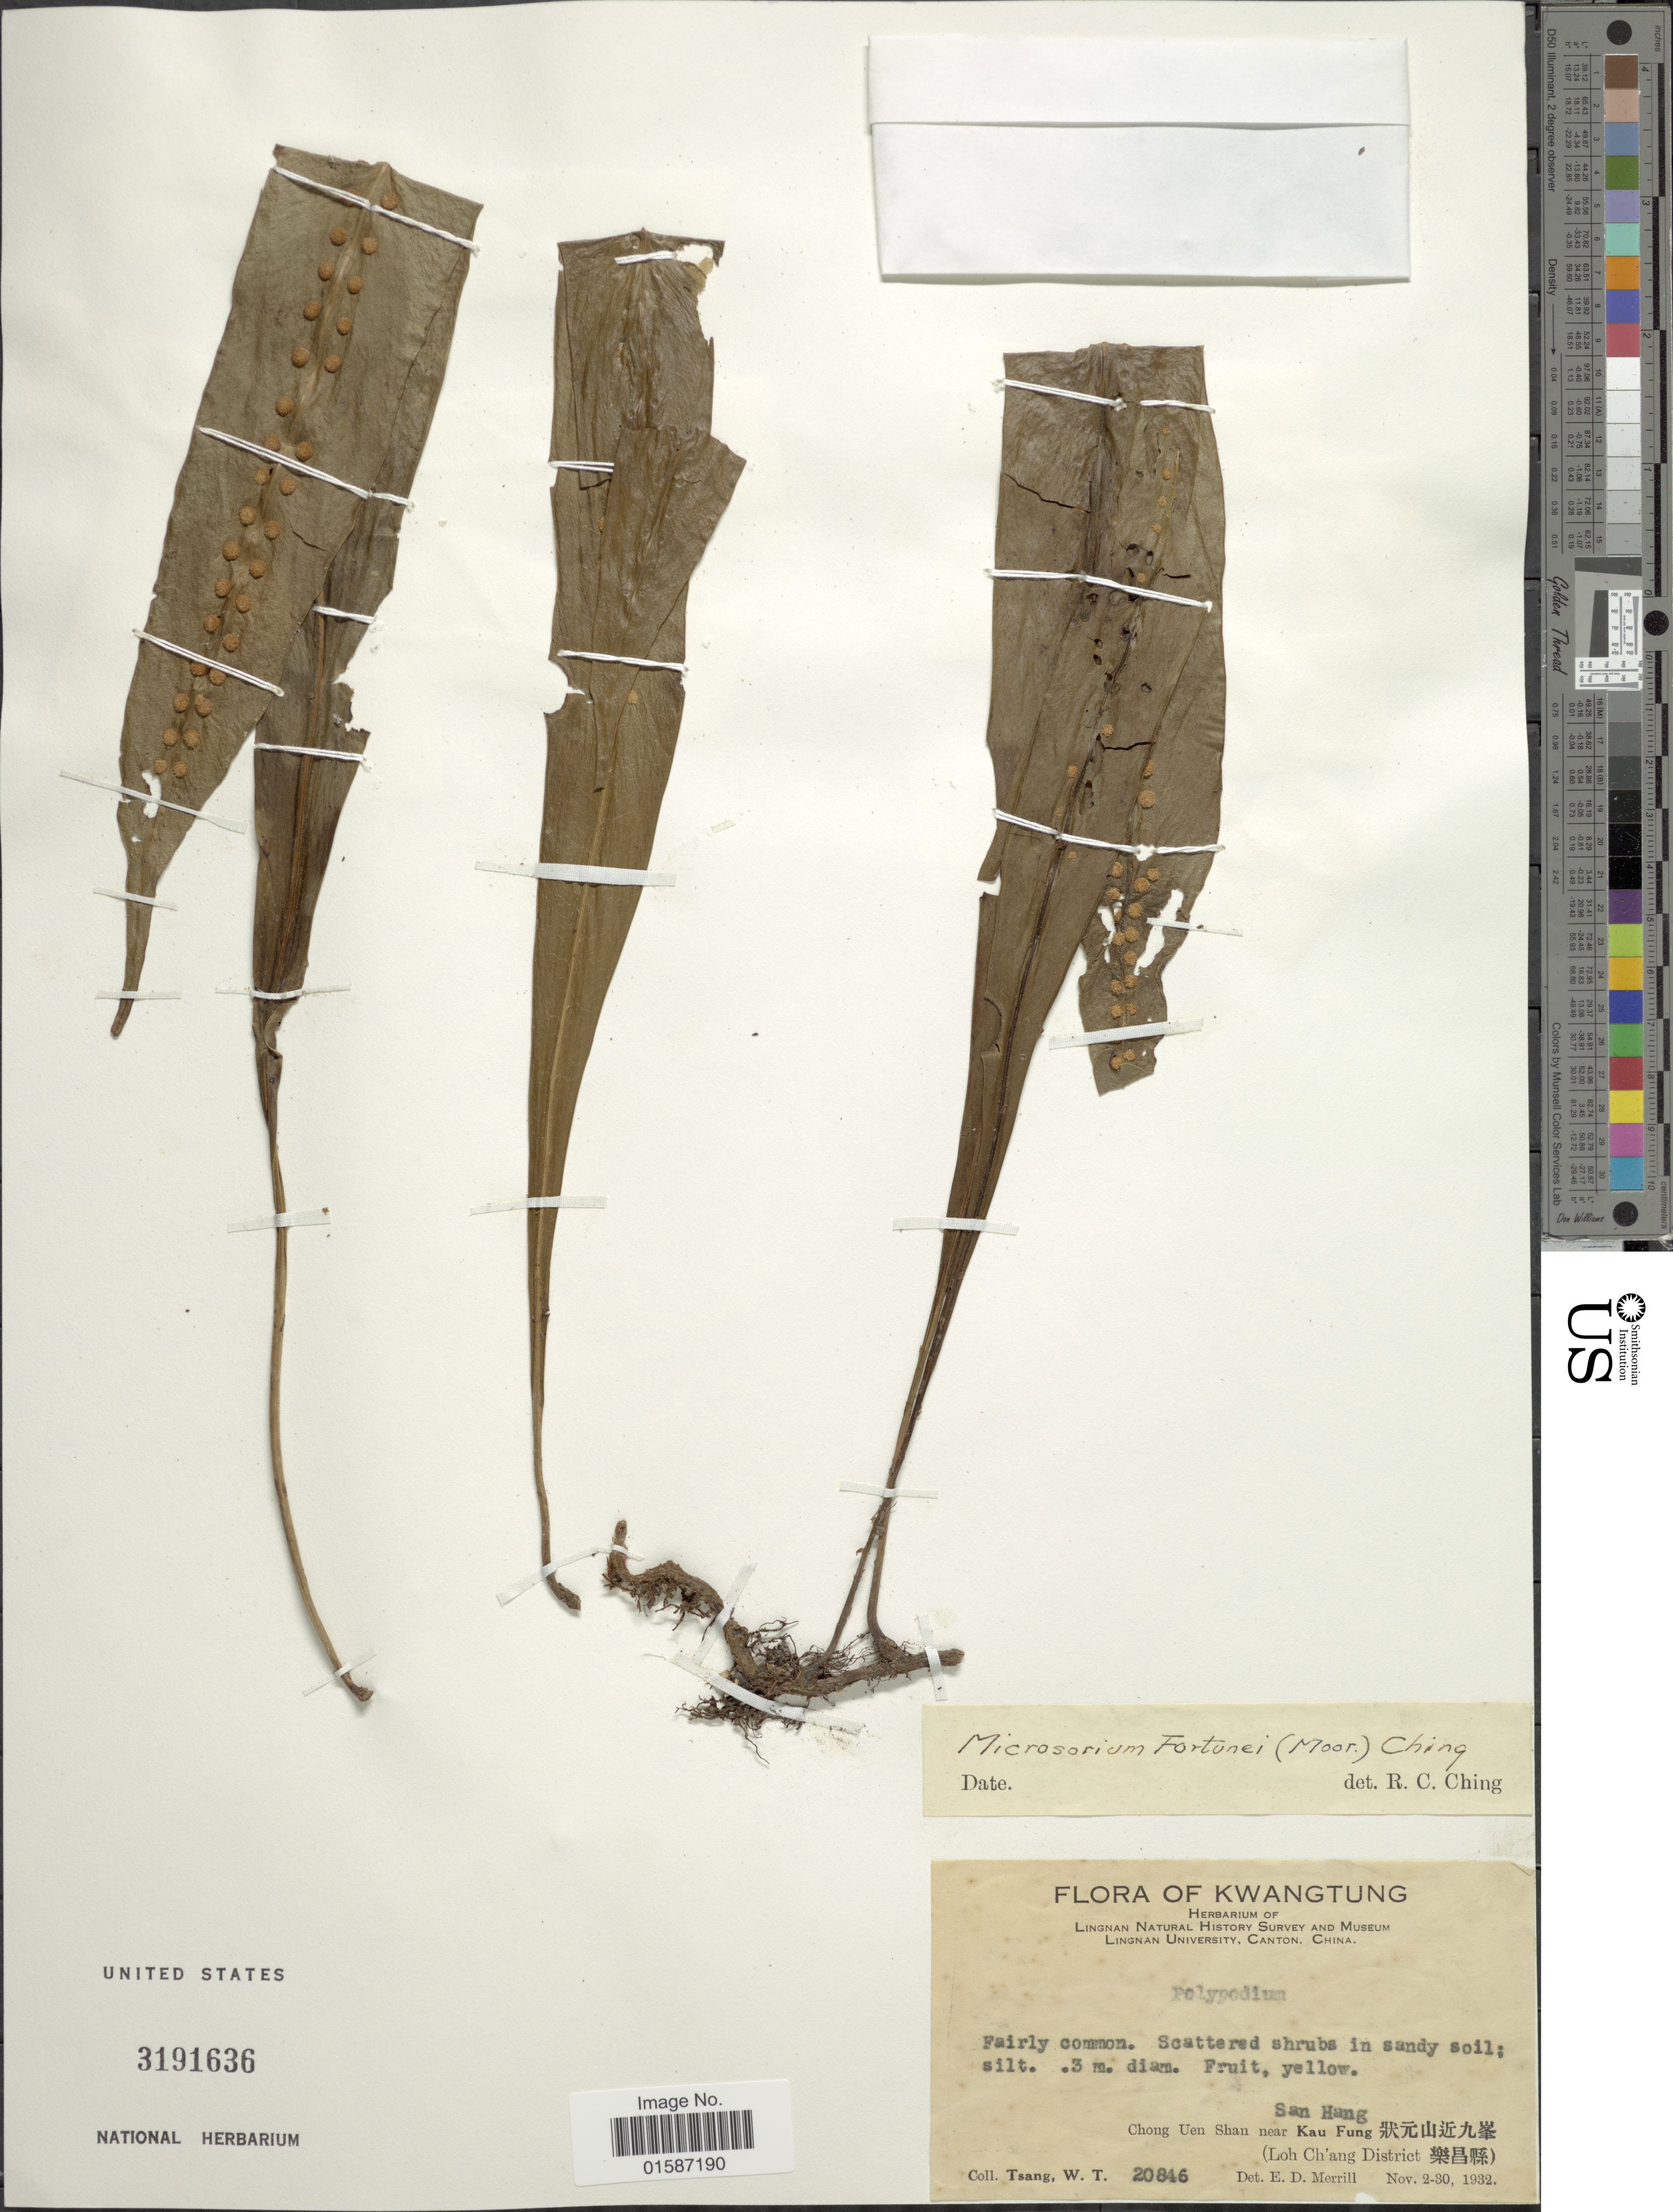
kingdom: Plantae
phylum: Tracheophyta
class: Polypodiopsida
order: Polypodiales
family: Polypodiaceae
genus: Neolepisorus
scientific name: Neolepisorus fortunei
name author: (T. Moore) Li S. Wang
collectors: W. T. Tsang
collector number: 20846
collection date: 1932-11-02/1932-11-30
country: China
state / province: Guangdong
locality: Kwatung,San Hang, Chong Uen Shan near Kau Fung (Loh Ch'ang District)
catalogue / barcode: US 3191636